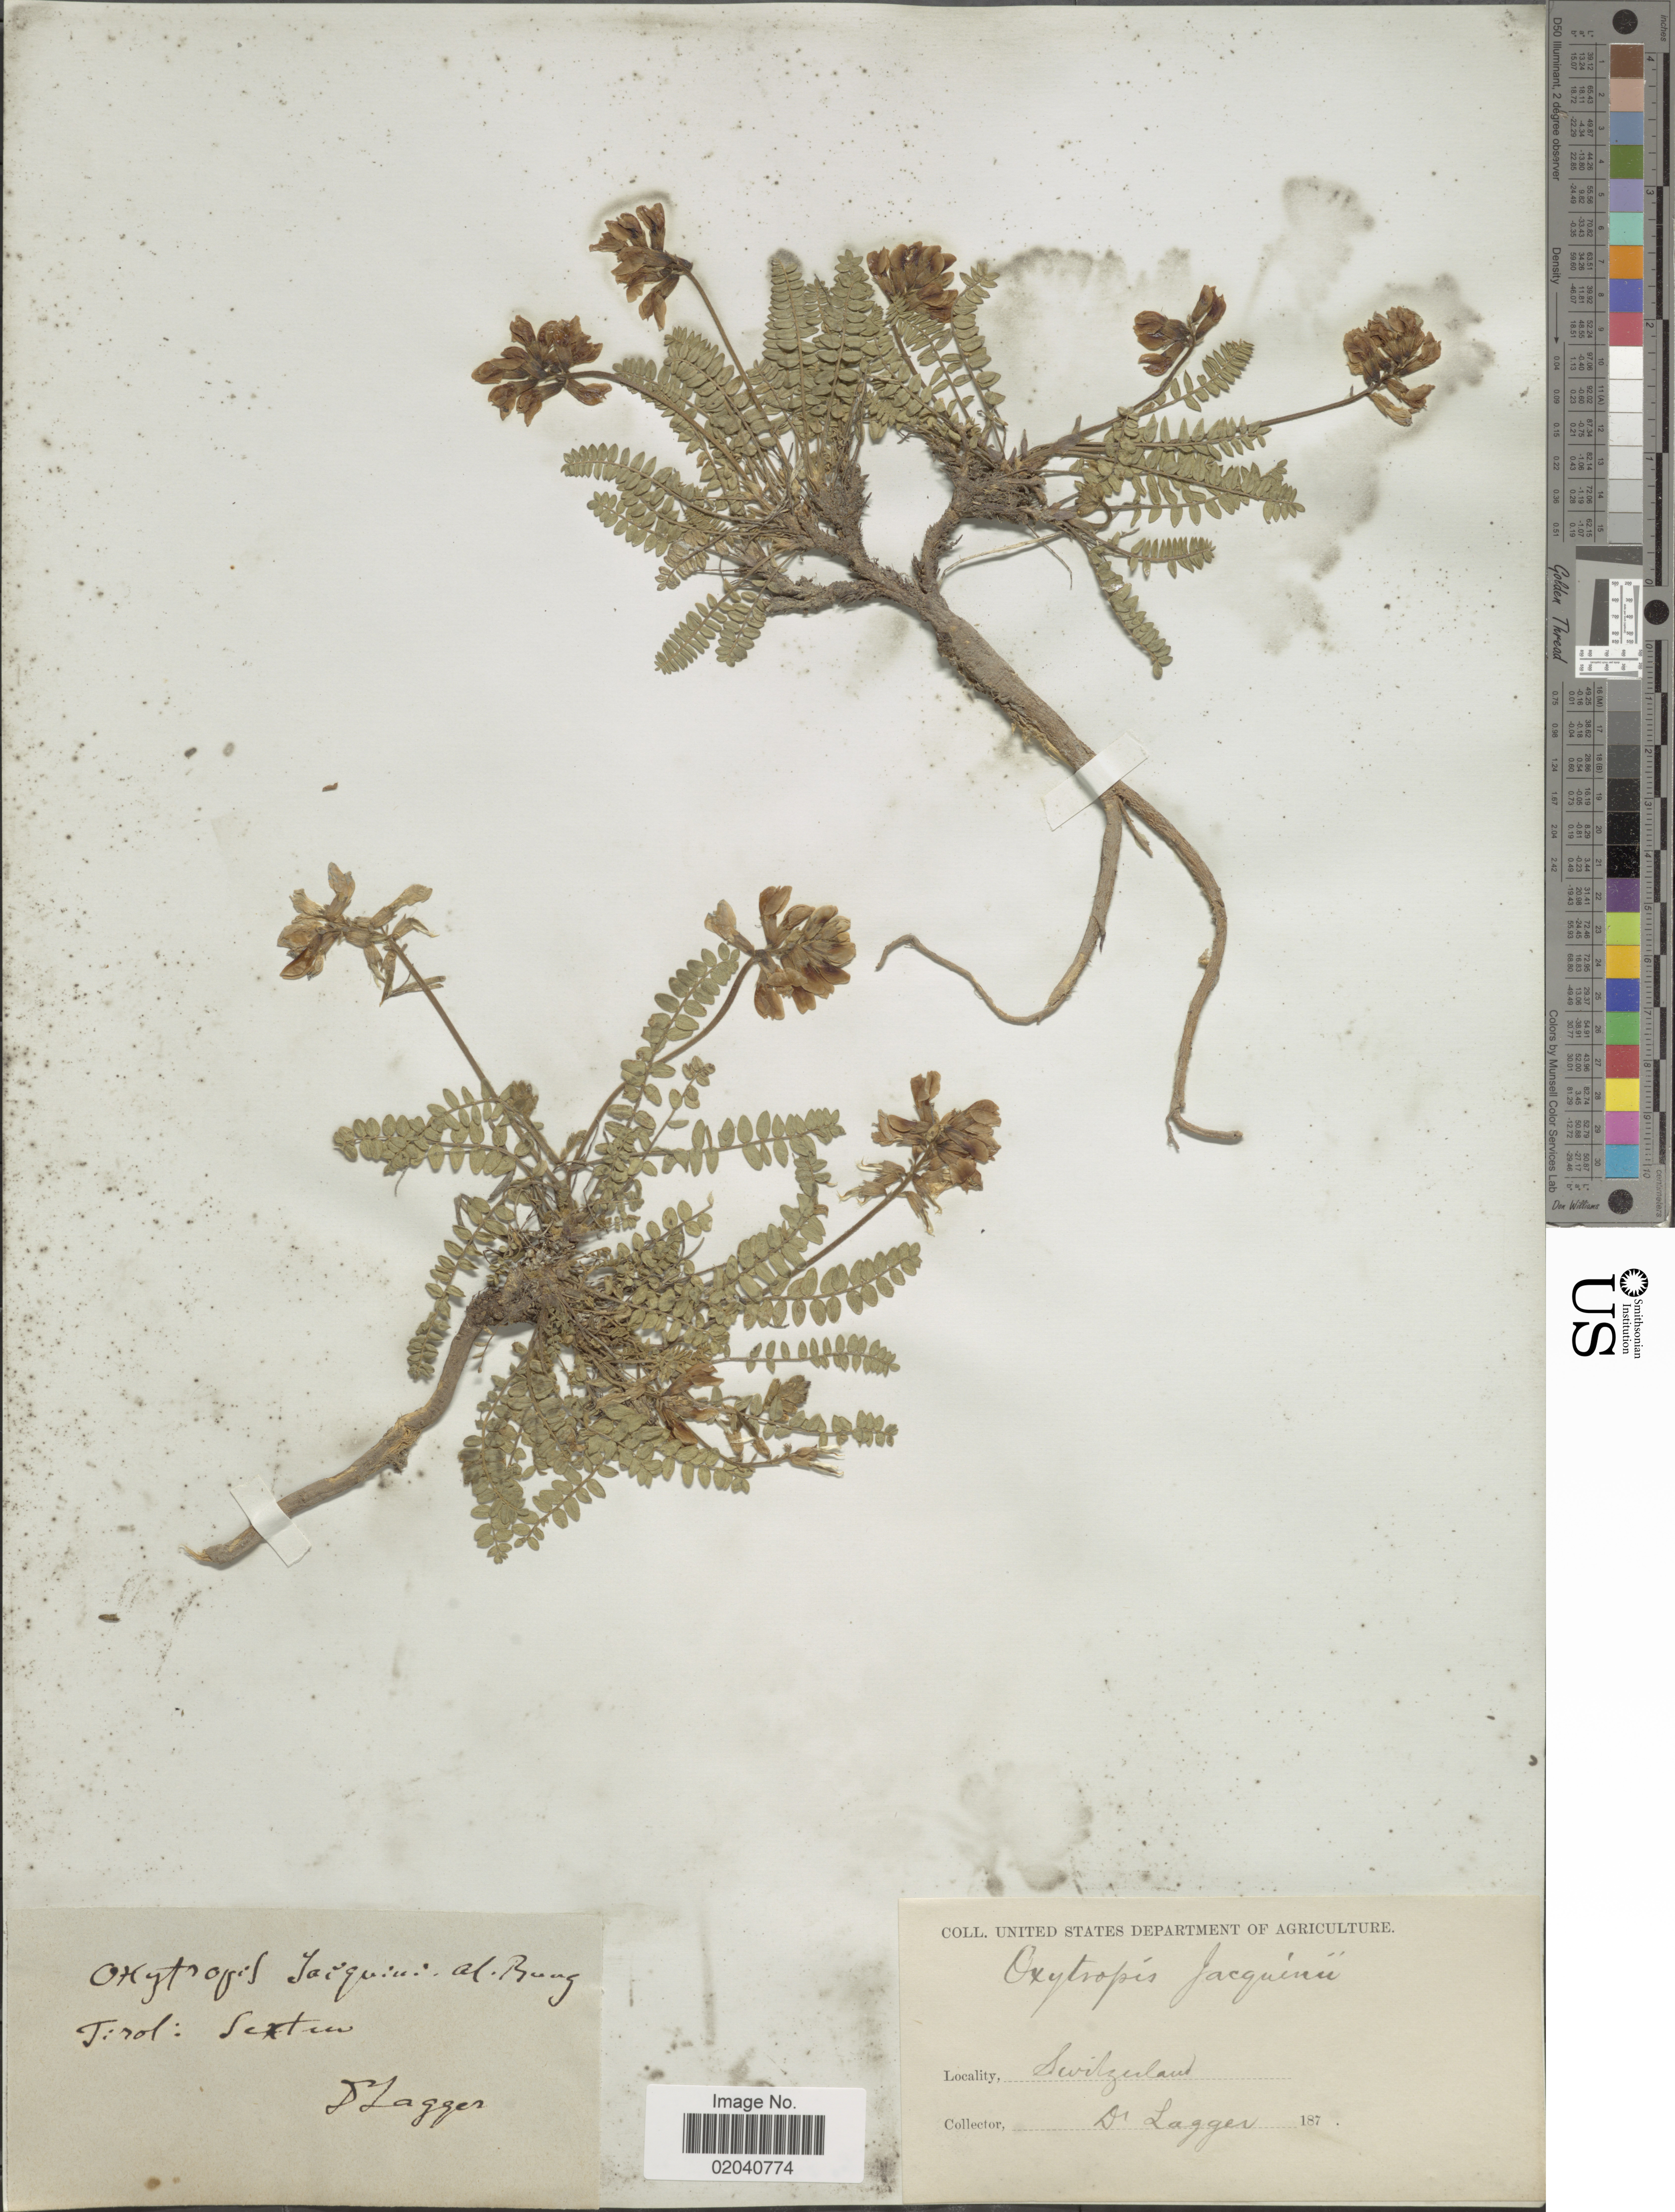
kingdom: Plantae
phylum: Tracheophyta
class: Magnoliopsida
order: Fabales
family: Fabaceae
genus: Oxytropis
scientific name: Oxytropis jacquinii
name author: Bunge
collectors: F. J. Lagger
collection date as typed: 187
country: Austria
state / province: Tirol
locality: Sext [illegible text]